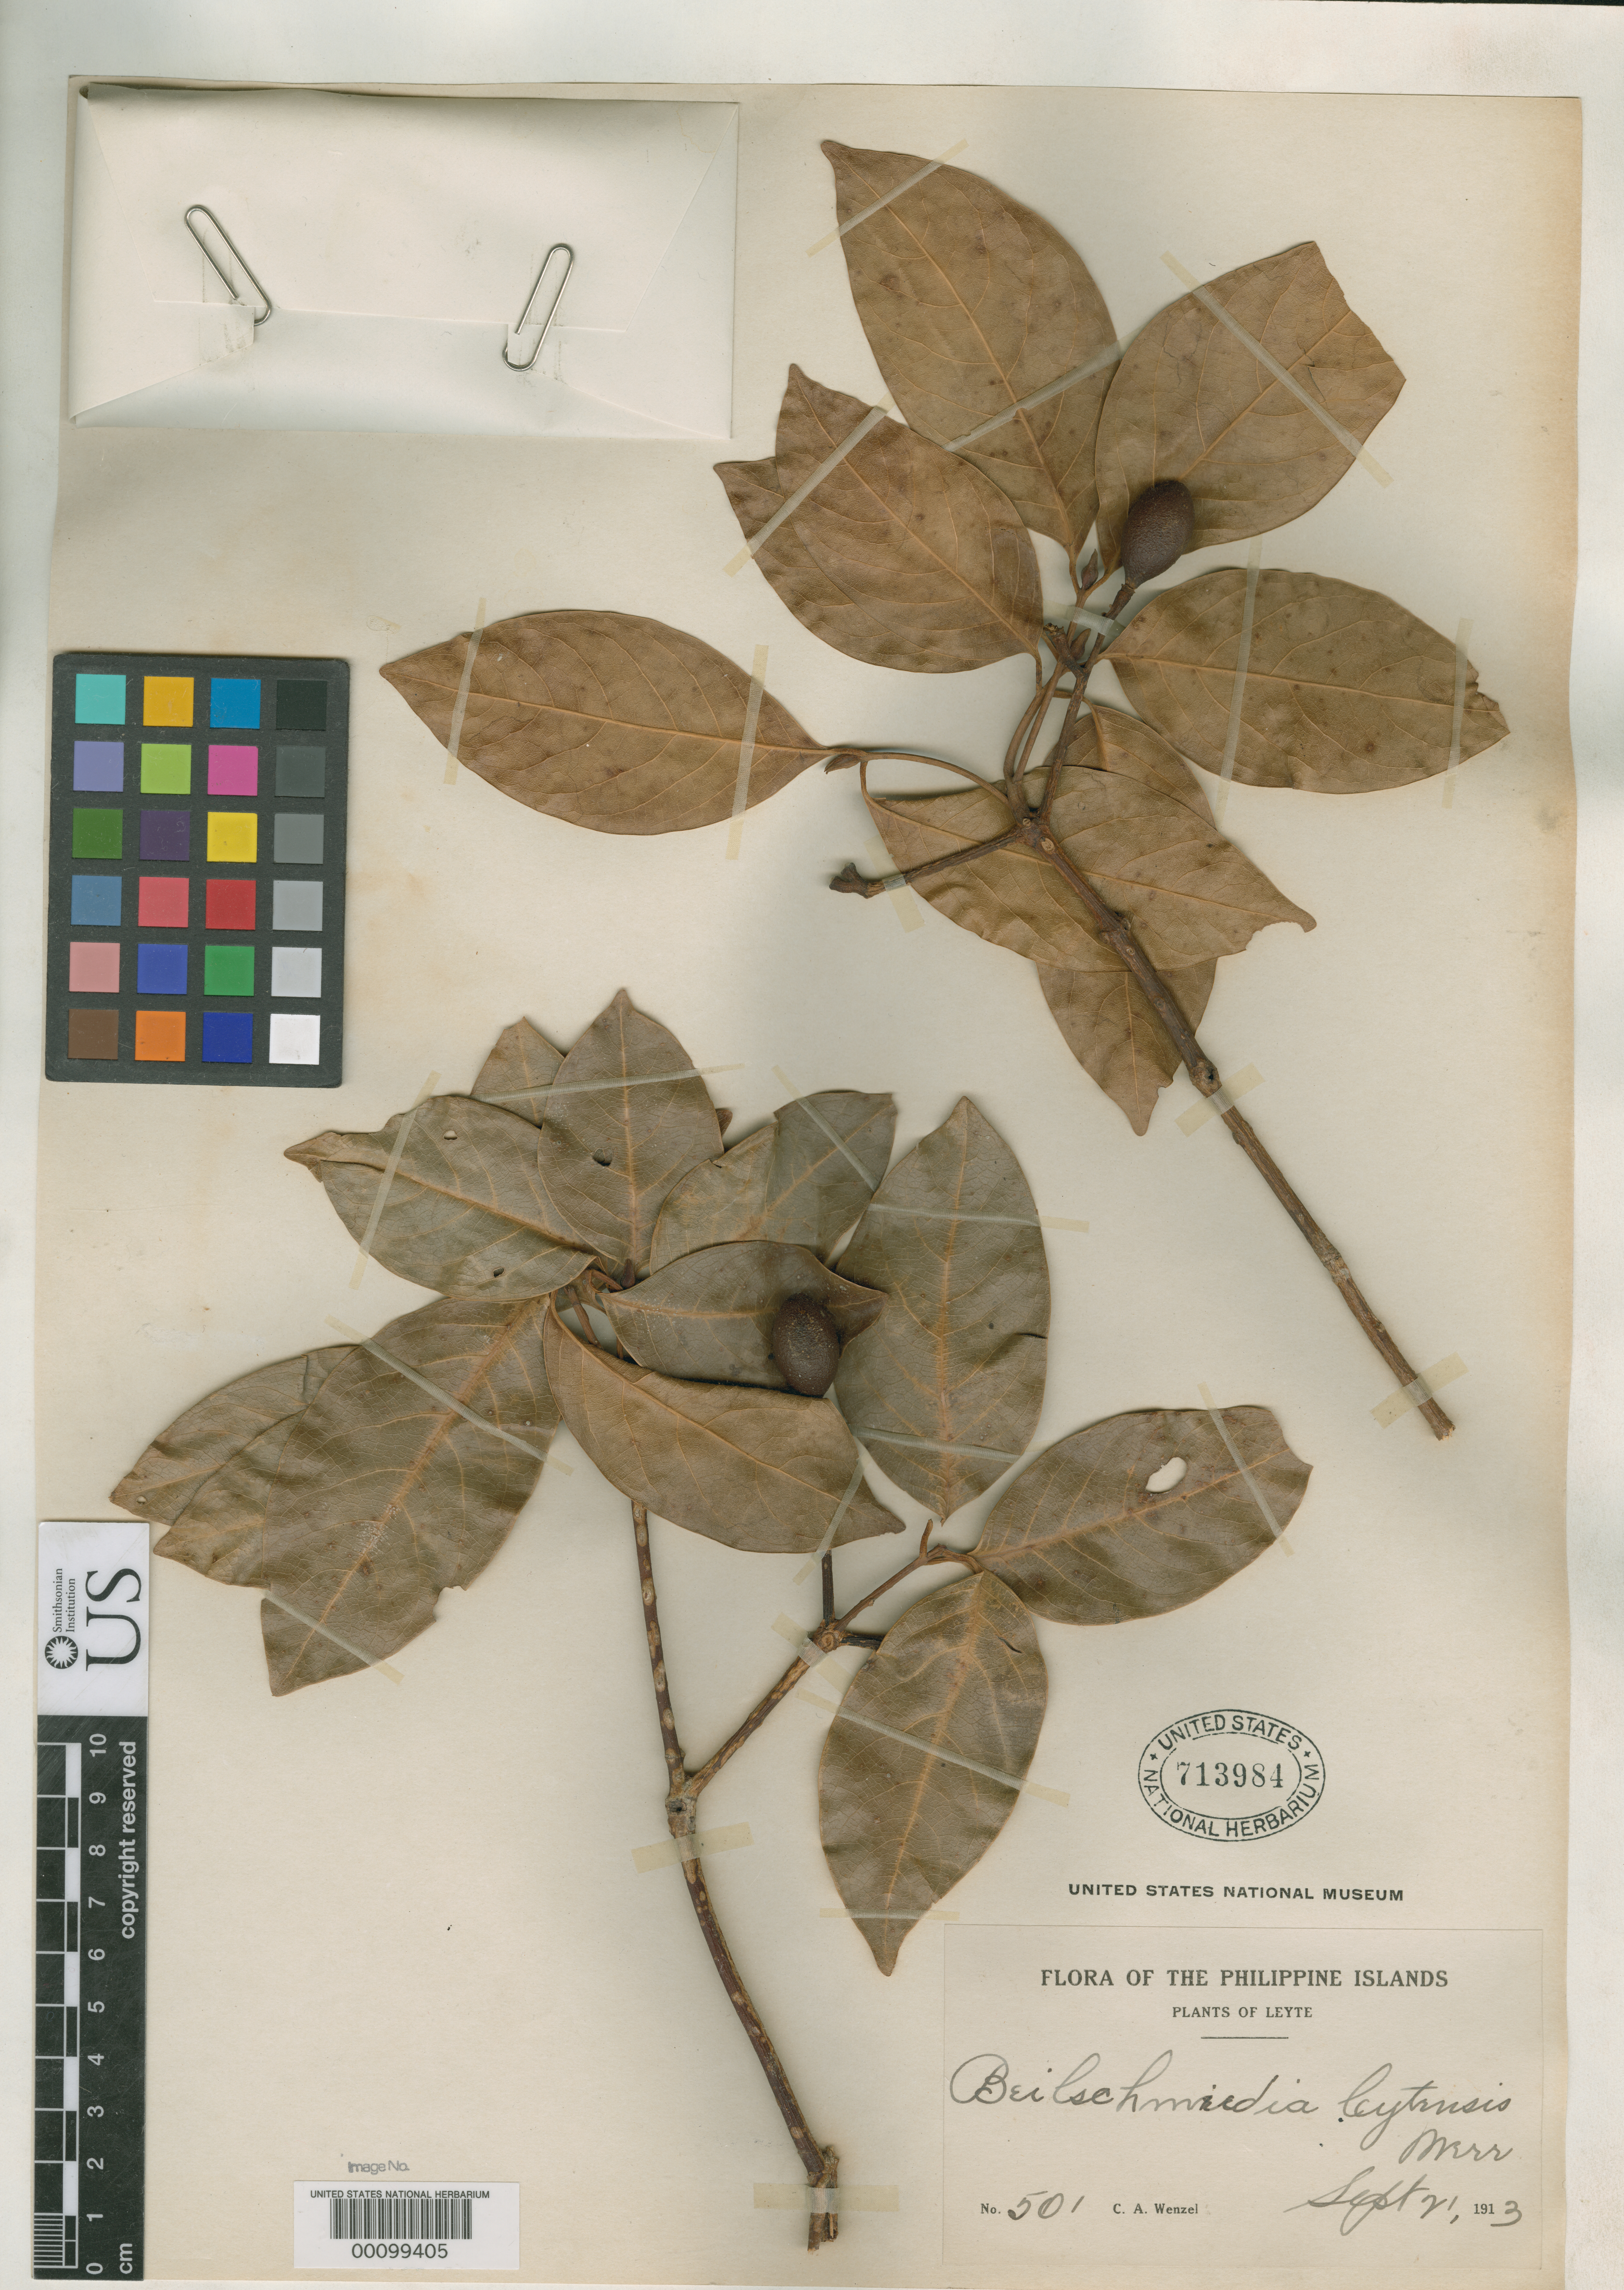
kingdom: Plantae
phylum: Tracheophyta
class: Magnoliopsida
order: Laurales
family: Lauraceae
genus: Beilschmiedia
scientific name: Beilschmiedia leytensis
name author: Merr.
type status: Isotype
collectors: C. Wenzel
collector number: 501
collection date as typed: Sep 1913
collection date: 1913-09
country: Philippines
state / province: Eastern Visayas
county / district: Leyte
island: Leyte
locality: Dagami.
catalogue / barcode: US 713984